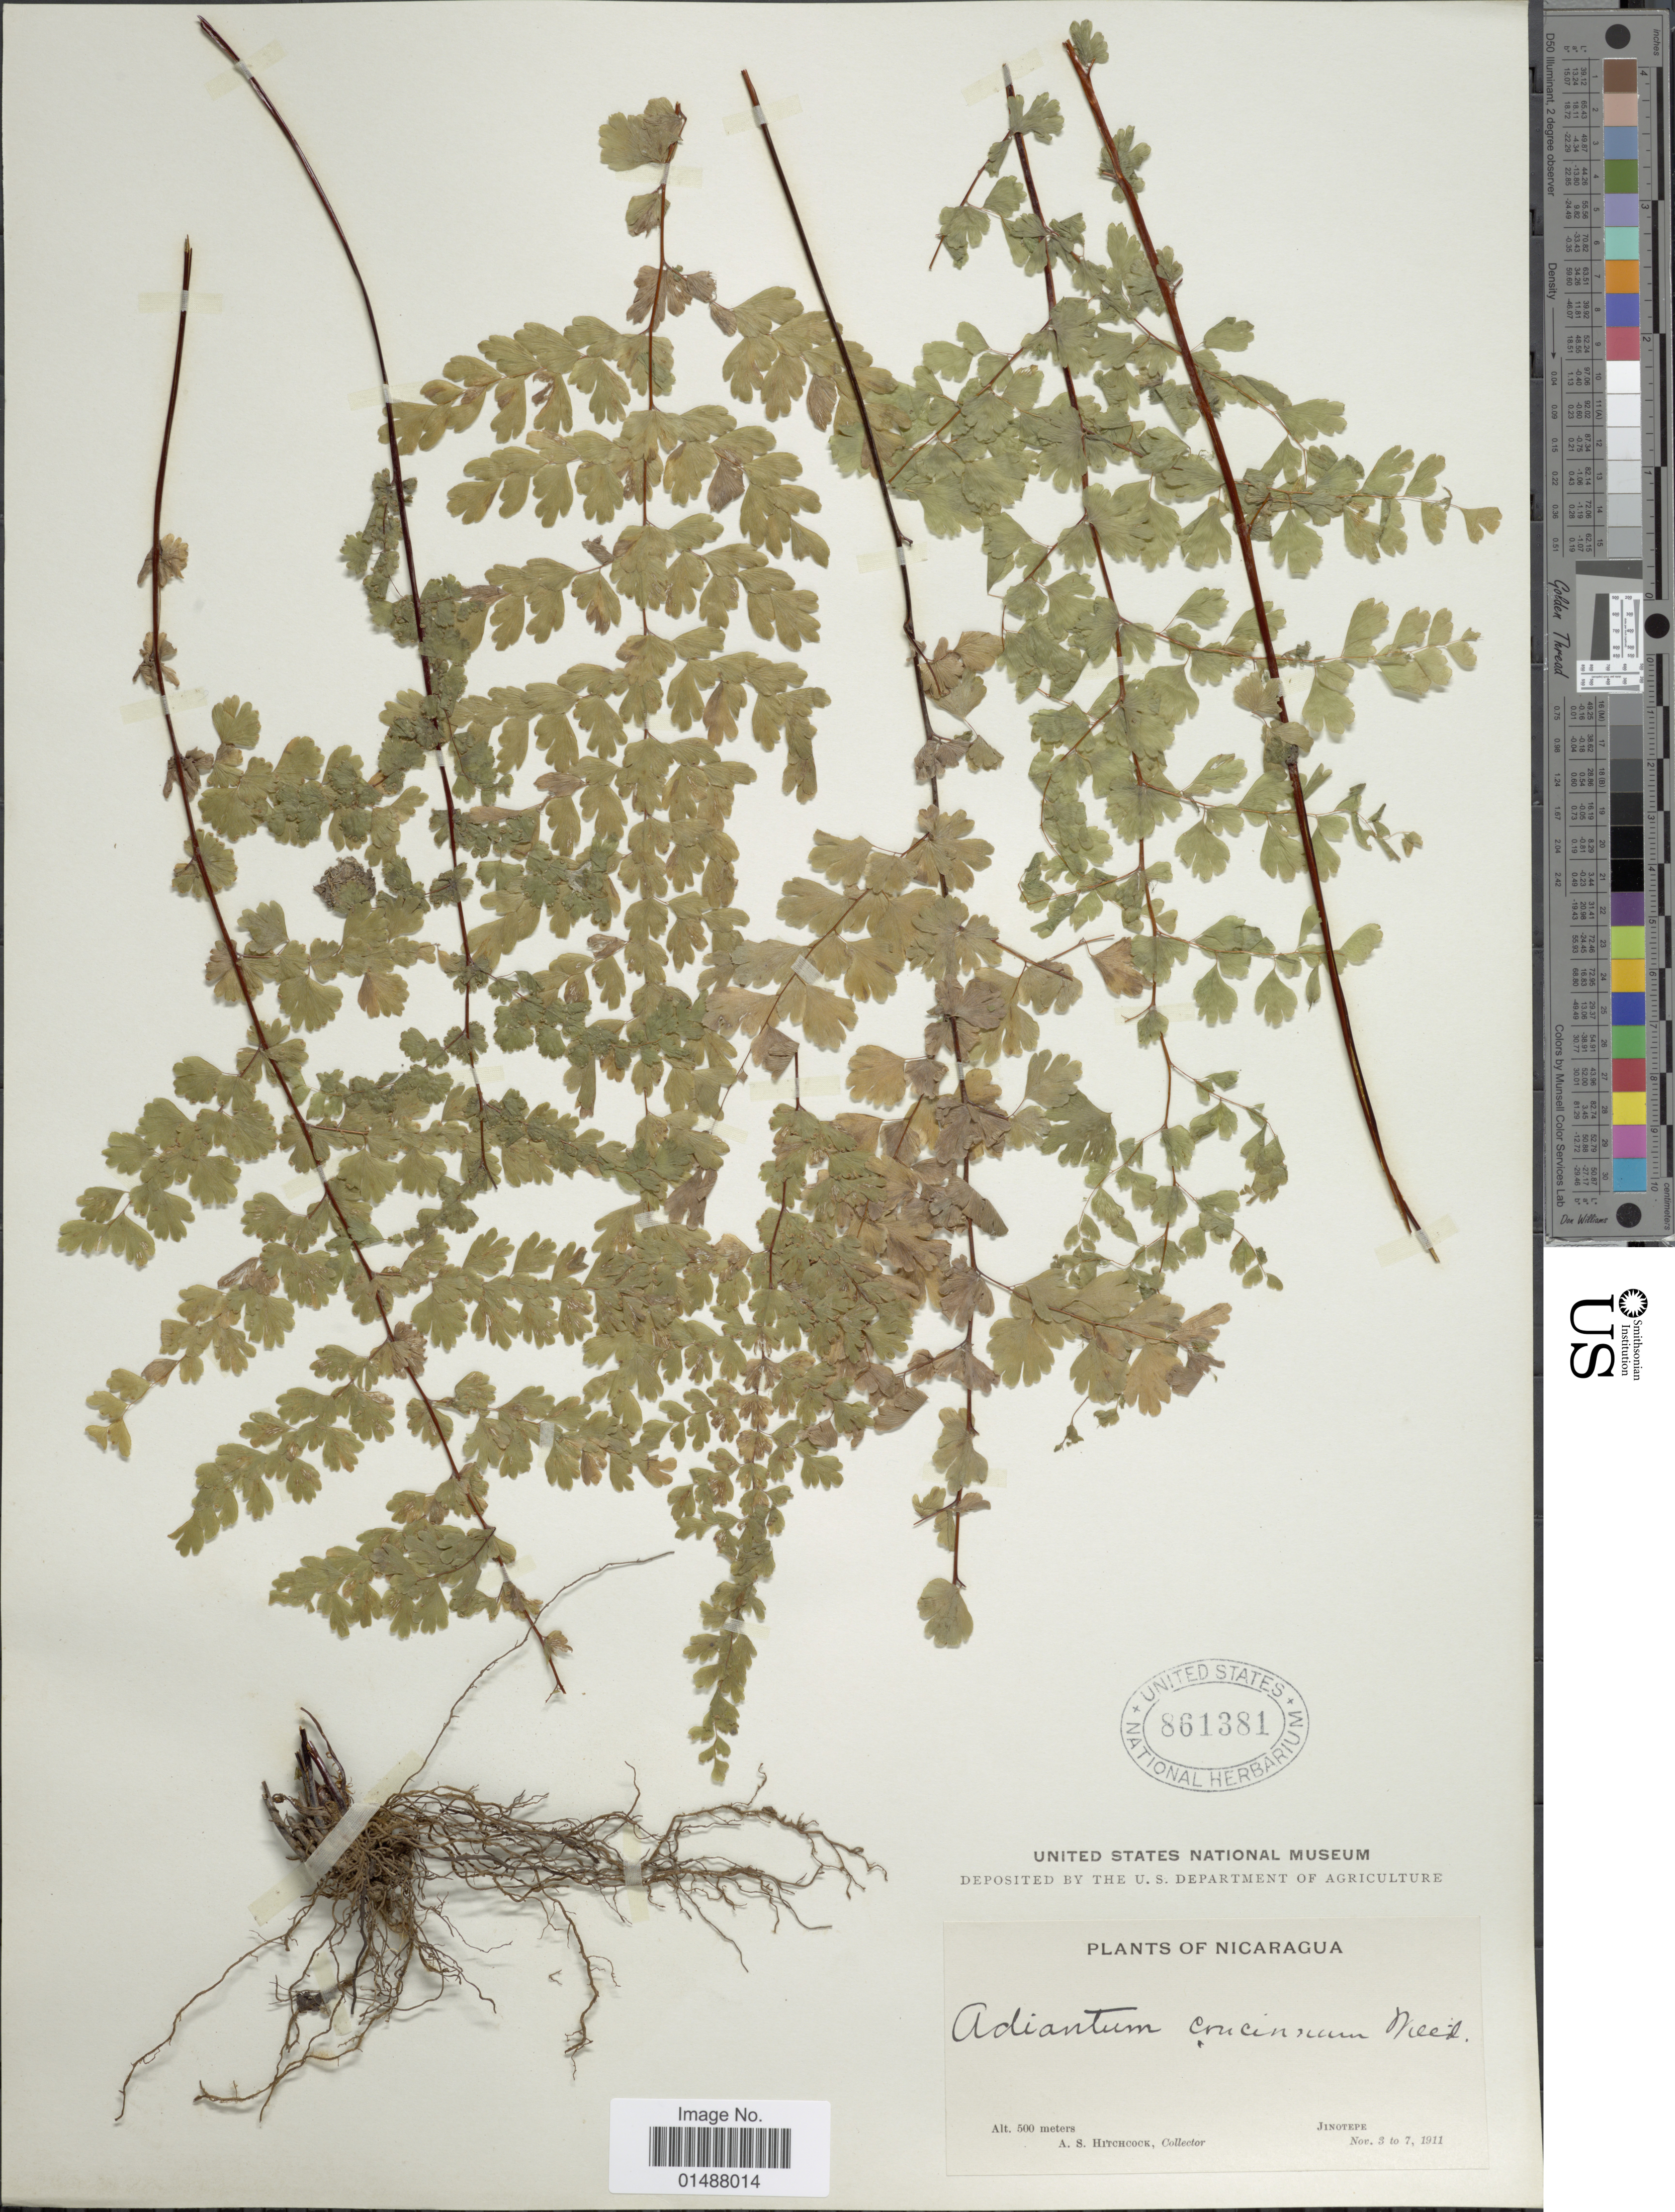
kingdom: Plantae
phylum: Tracheophyta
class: Polypodiopsida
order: Polypodiales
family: Pteridaceae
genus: Adiantum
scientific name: Adiantum concinnum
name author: Humb. & Bonpl. ex Willd.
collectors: A. S. Hitchcock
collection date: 1911-11-03/1911-11-07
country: Nicaragua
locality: Jinotepe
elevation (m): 500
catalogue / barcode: US 861381